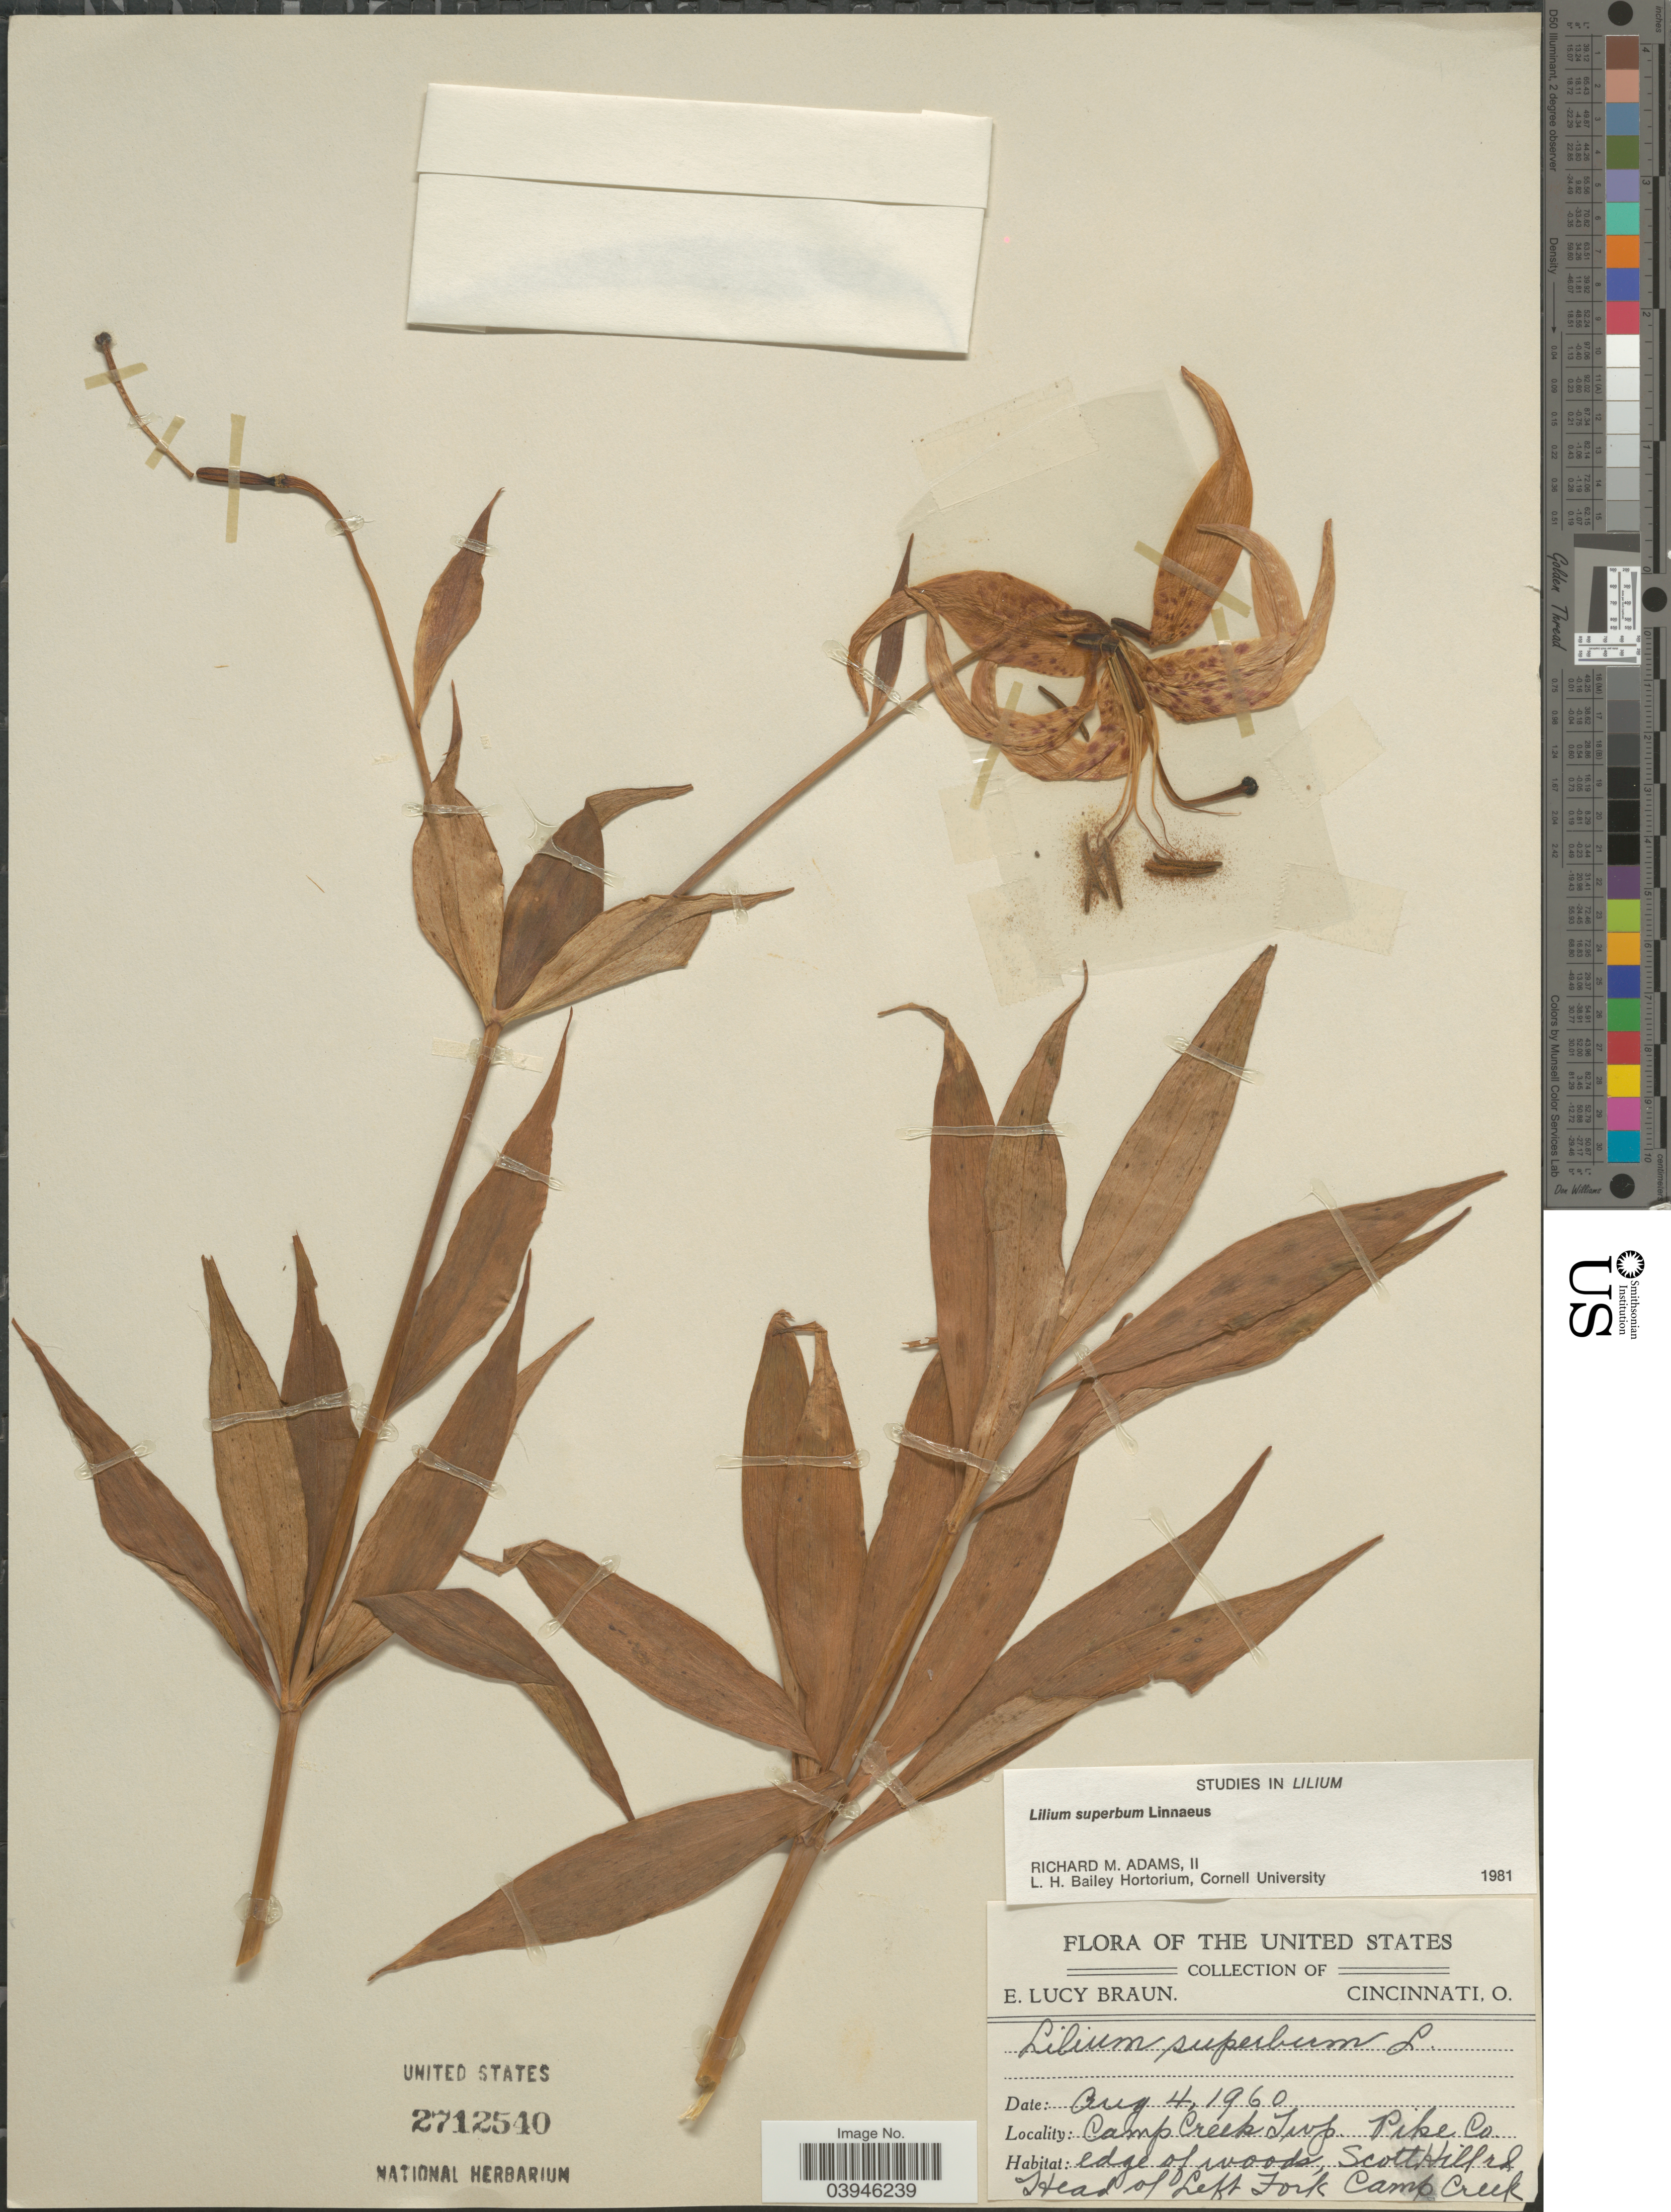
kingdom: Plantae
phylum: Tracheophyta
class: Liliopsida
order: Liliales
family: Liliaceae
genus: Lilium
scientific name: Lilium superbum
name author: L.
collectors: E. L. Braun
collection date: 1960-08-04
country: United States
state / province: Ohio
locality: Camp Creek Twp. Pike Co. Scott Hill rd. Head of Left Fork Camp Creek.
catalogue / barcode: US 2712540